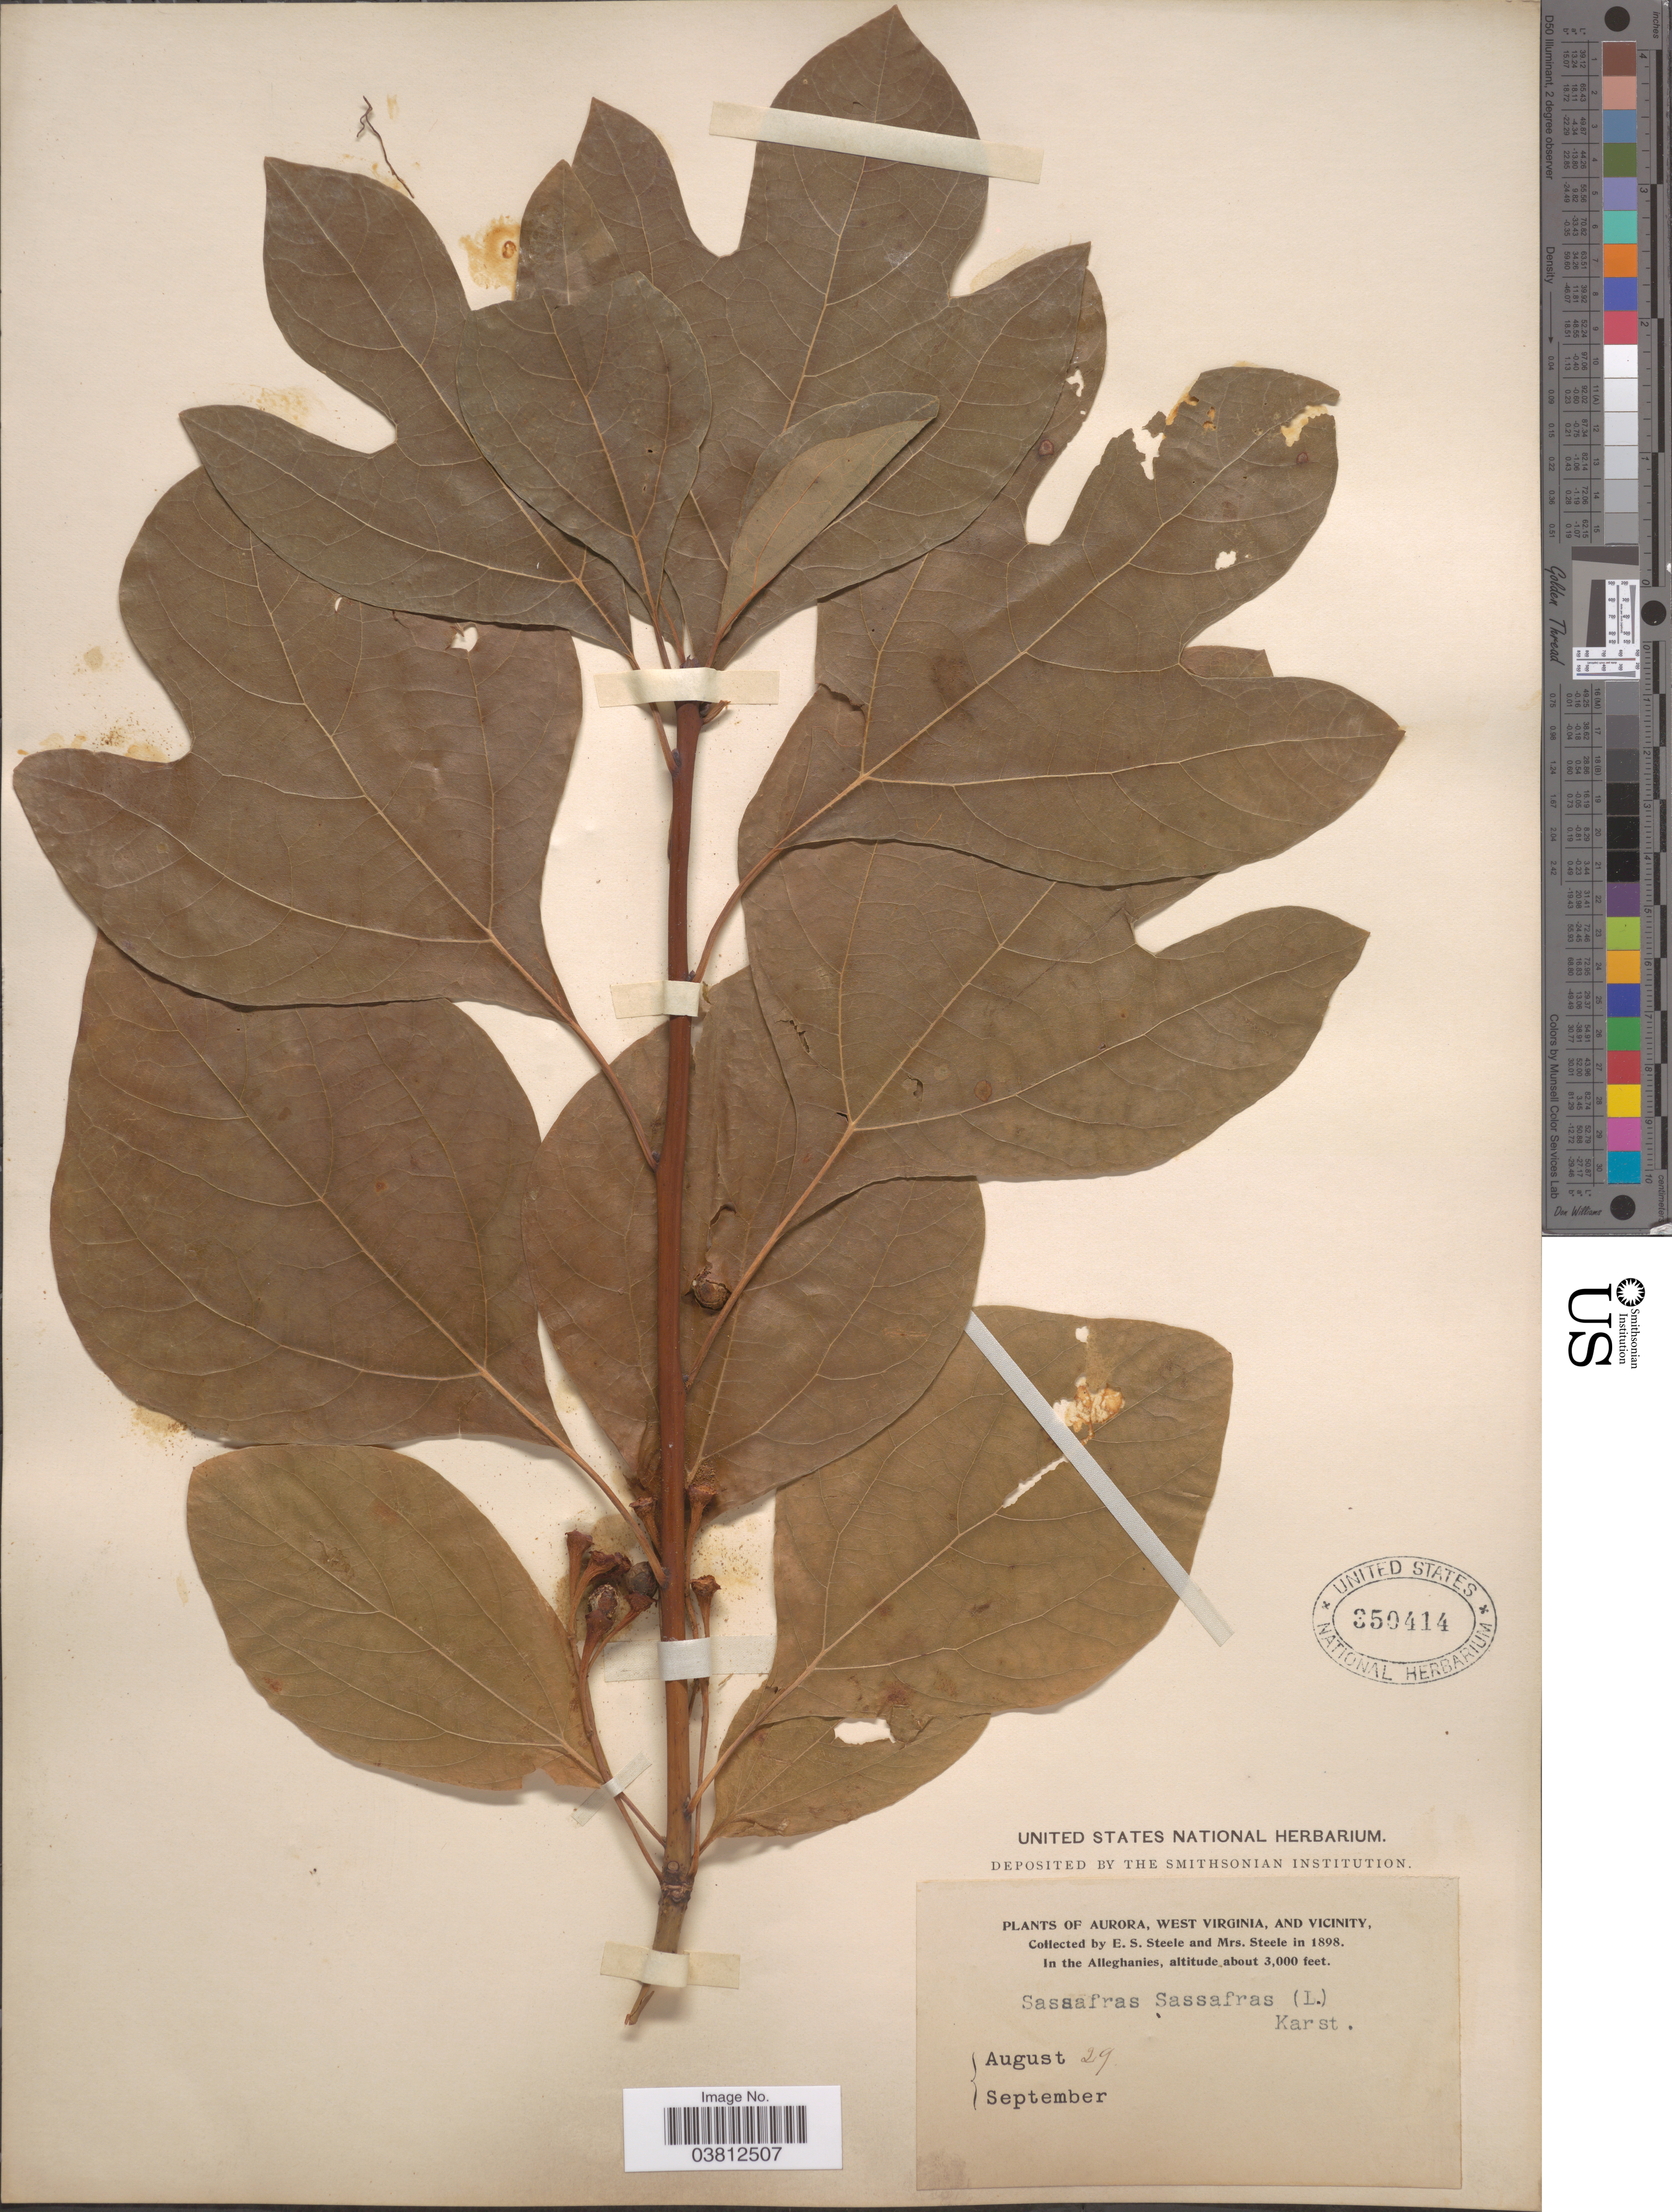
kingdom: Plantae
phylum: Tracheophyta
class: Magnoliopsida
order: Laurales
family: Lauraceae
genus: Sassafras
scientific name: Sassafras albidum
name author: (Nutt.) Nees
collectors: E. Steele & Mrs. E. S. Steele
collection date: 1898-08-29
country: United States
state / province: West Virginia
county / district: Preston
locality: Aurora, and Vicinity. In the Alleghanies.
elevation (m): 914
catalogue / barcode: US 350414